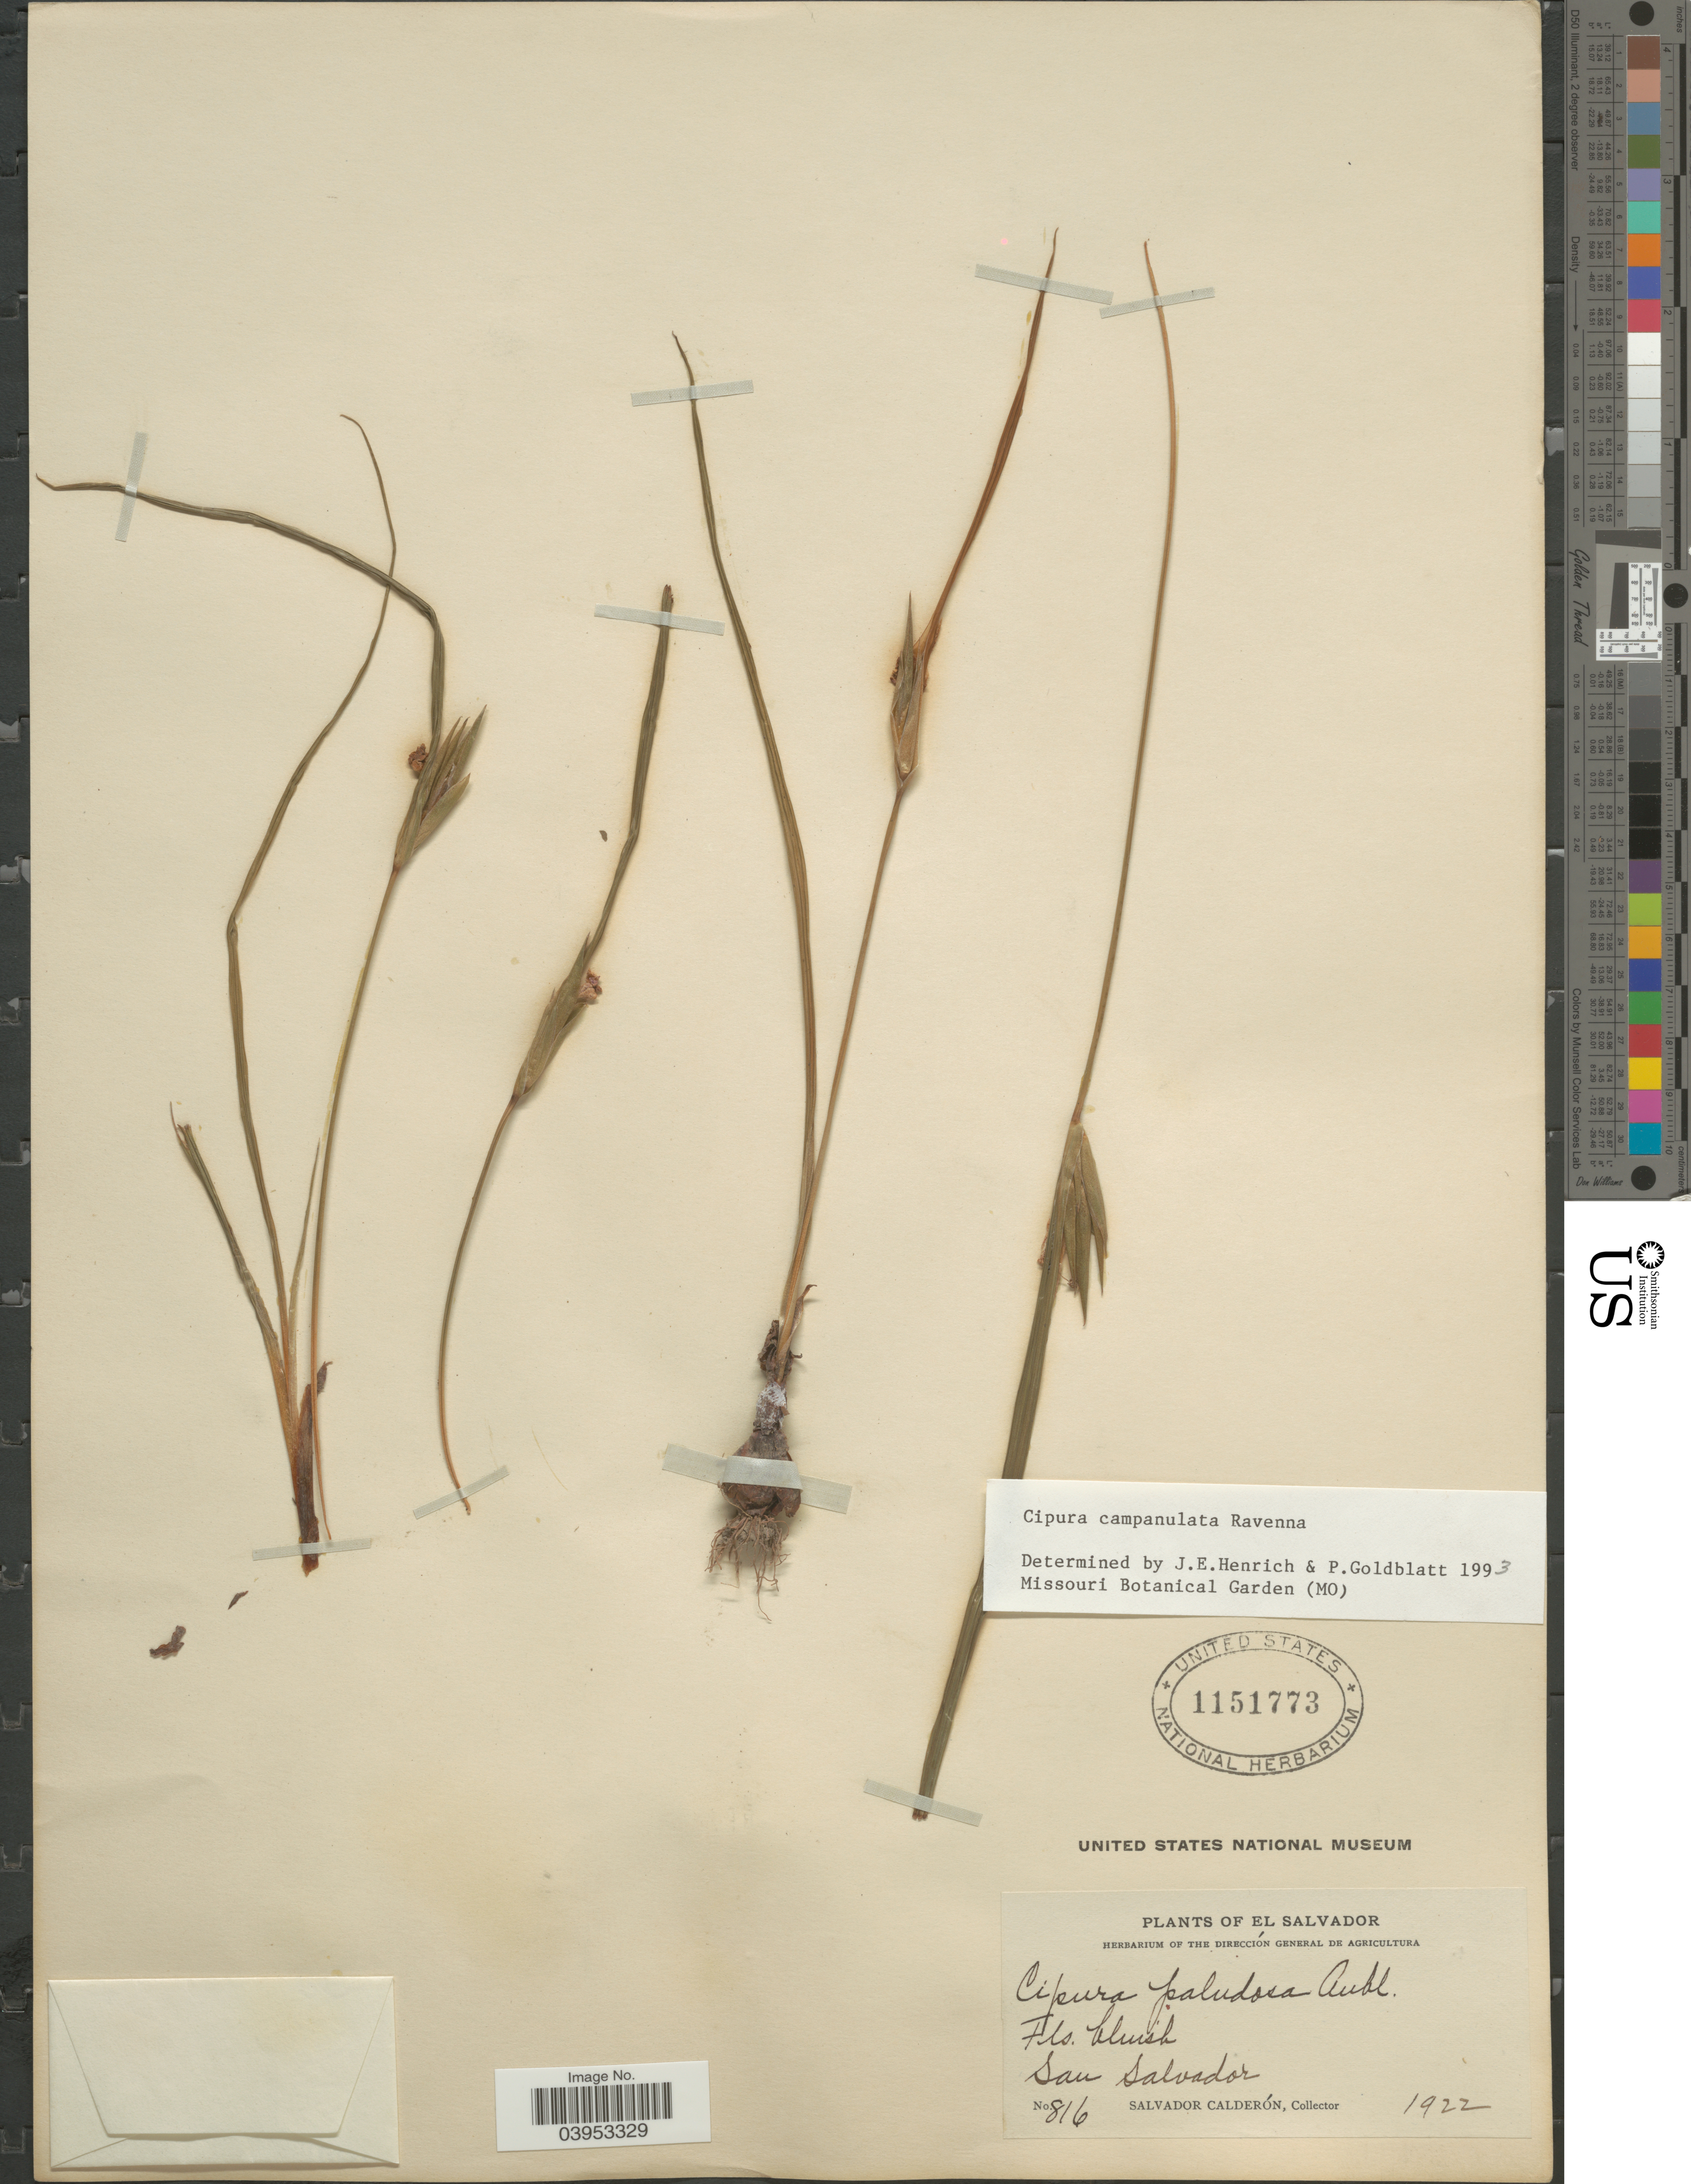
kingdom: Plantae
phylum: Tracheophyta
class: Liliopsida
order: Asparagales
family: Iridaceae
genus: Cipura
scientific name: Cipura campanulata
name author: Ravenna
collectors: S. Calderón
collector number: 816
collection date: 1922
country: El Salvador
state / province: San Salvador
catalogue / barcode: US 1151773